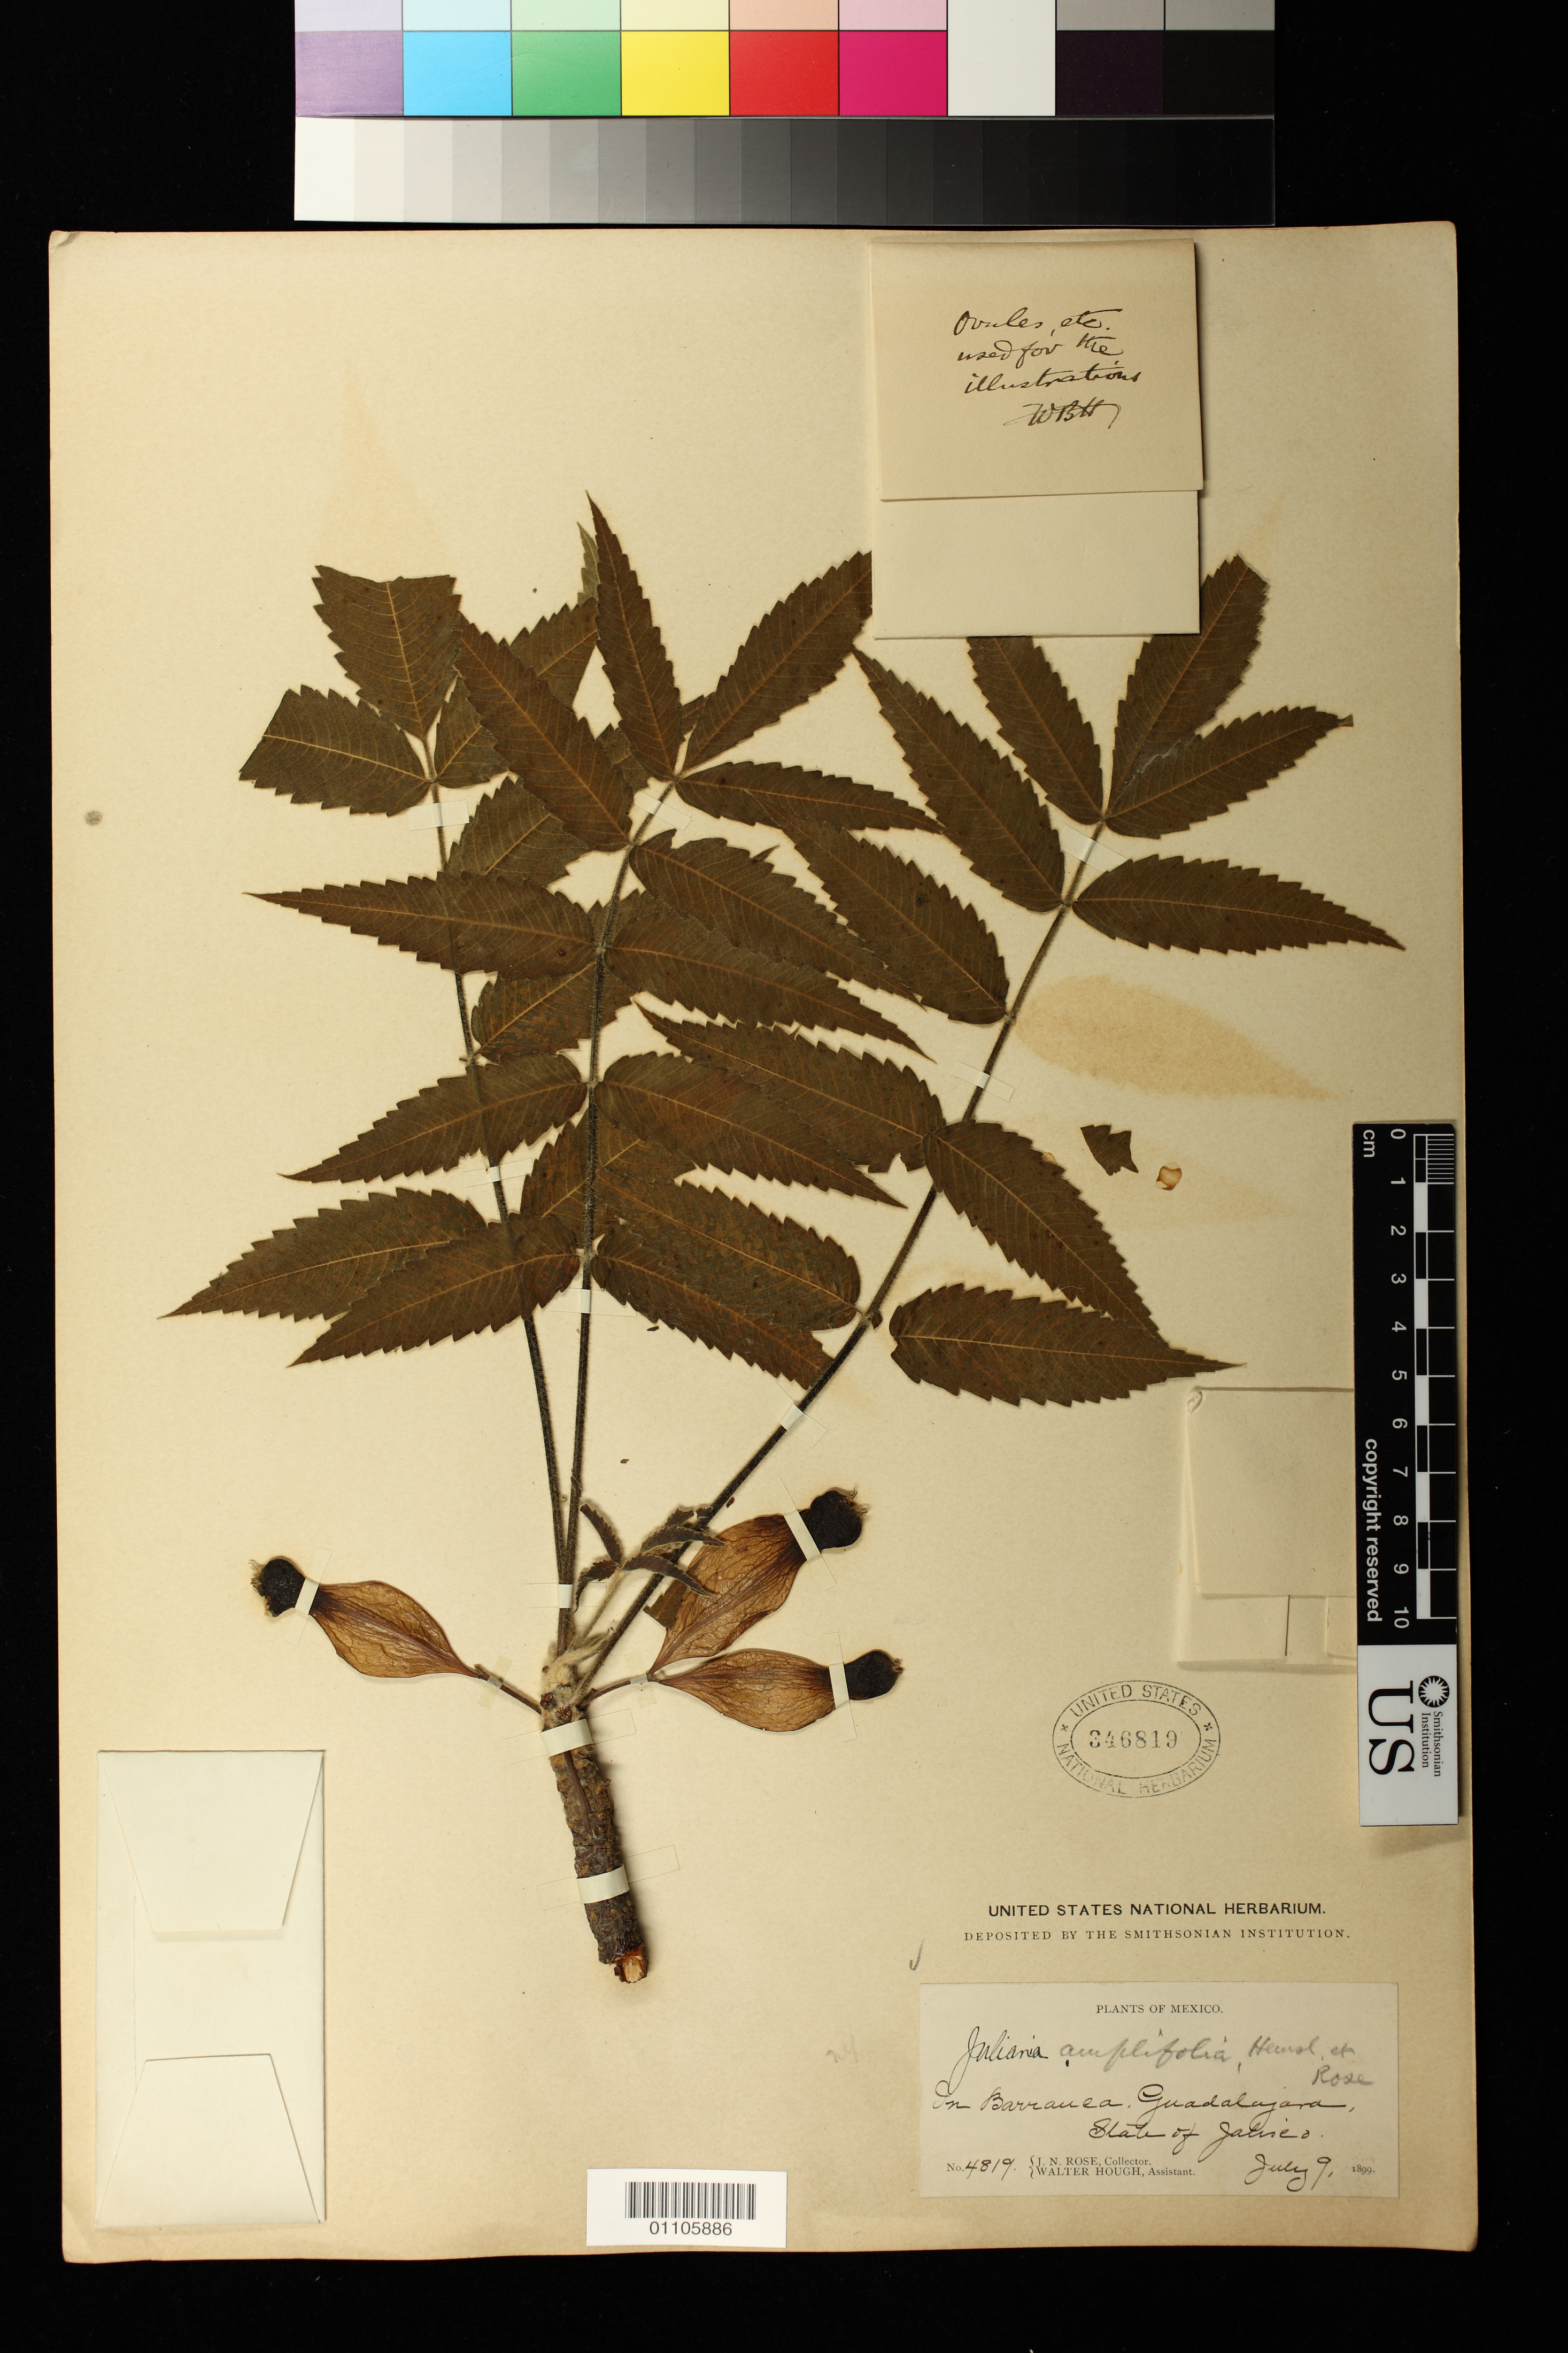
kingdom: Plantae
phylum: Tracheophyta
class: Magnoliopsida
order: Sapindales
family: Anacardiaceae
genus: Juliania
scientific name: Juliania amplifolia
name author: Hemsl. & Rose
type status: Syntype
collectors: J. N. Rose & W. Hough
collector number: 4819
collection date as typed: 09 Jul 1899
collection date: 1899-07-09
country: Mexico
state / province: Jalisco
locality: In Barranca, Guadalajara, State of Jalisco.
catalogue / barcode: US 346819